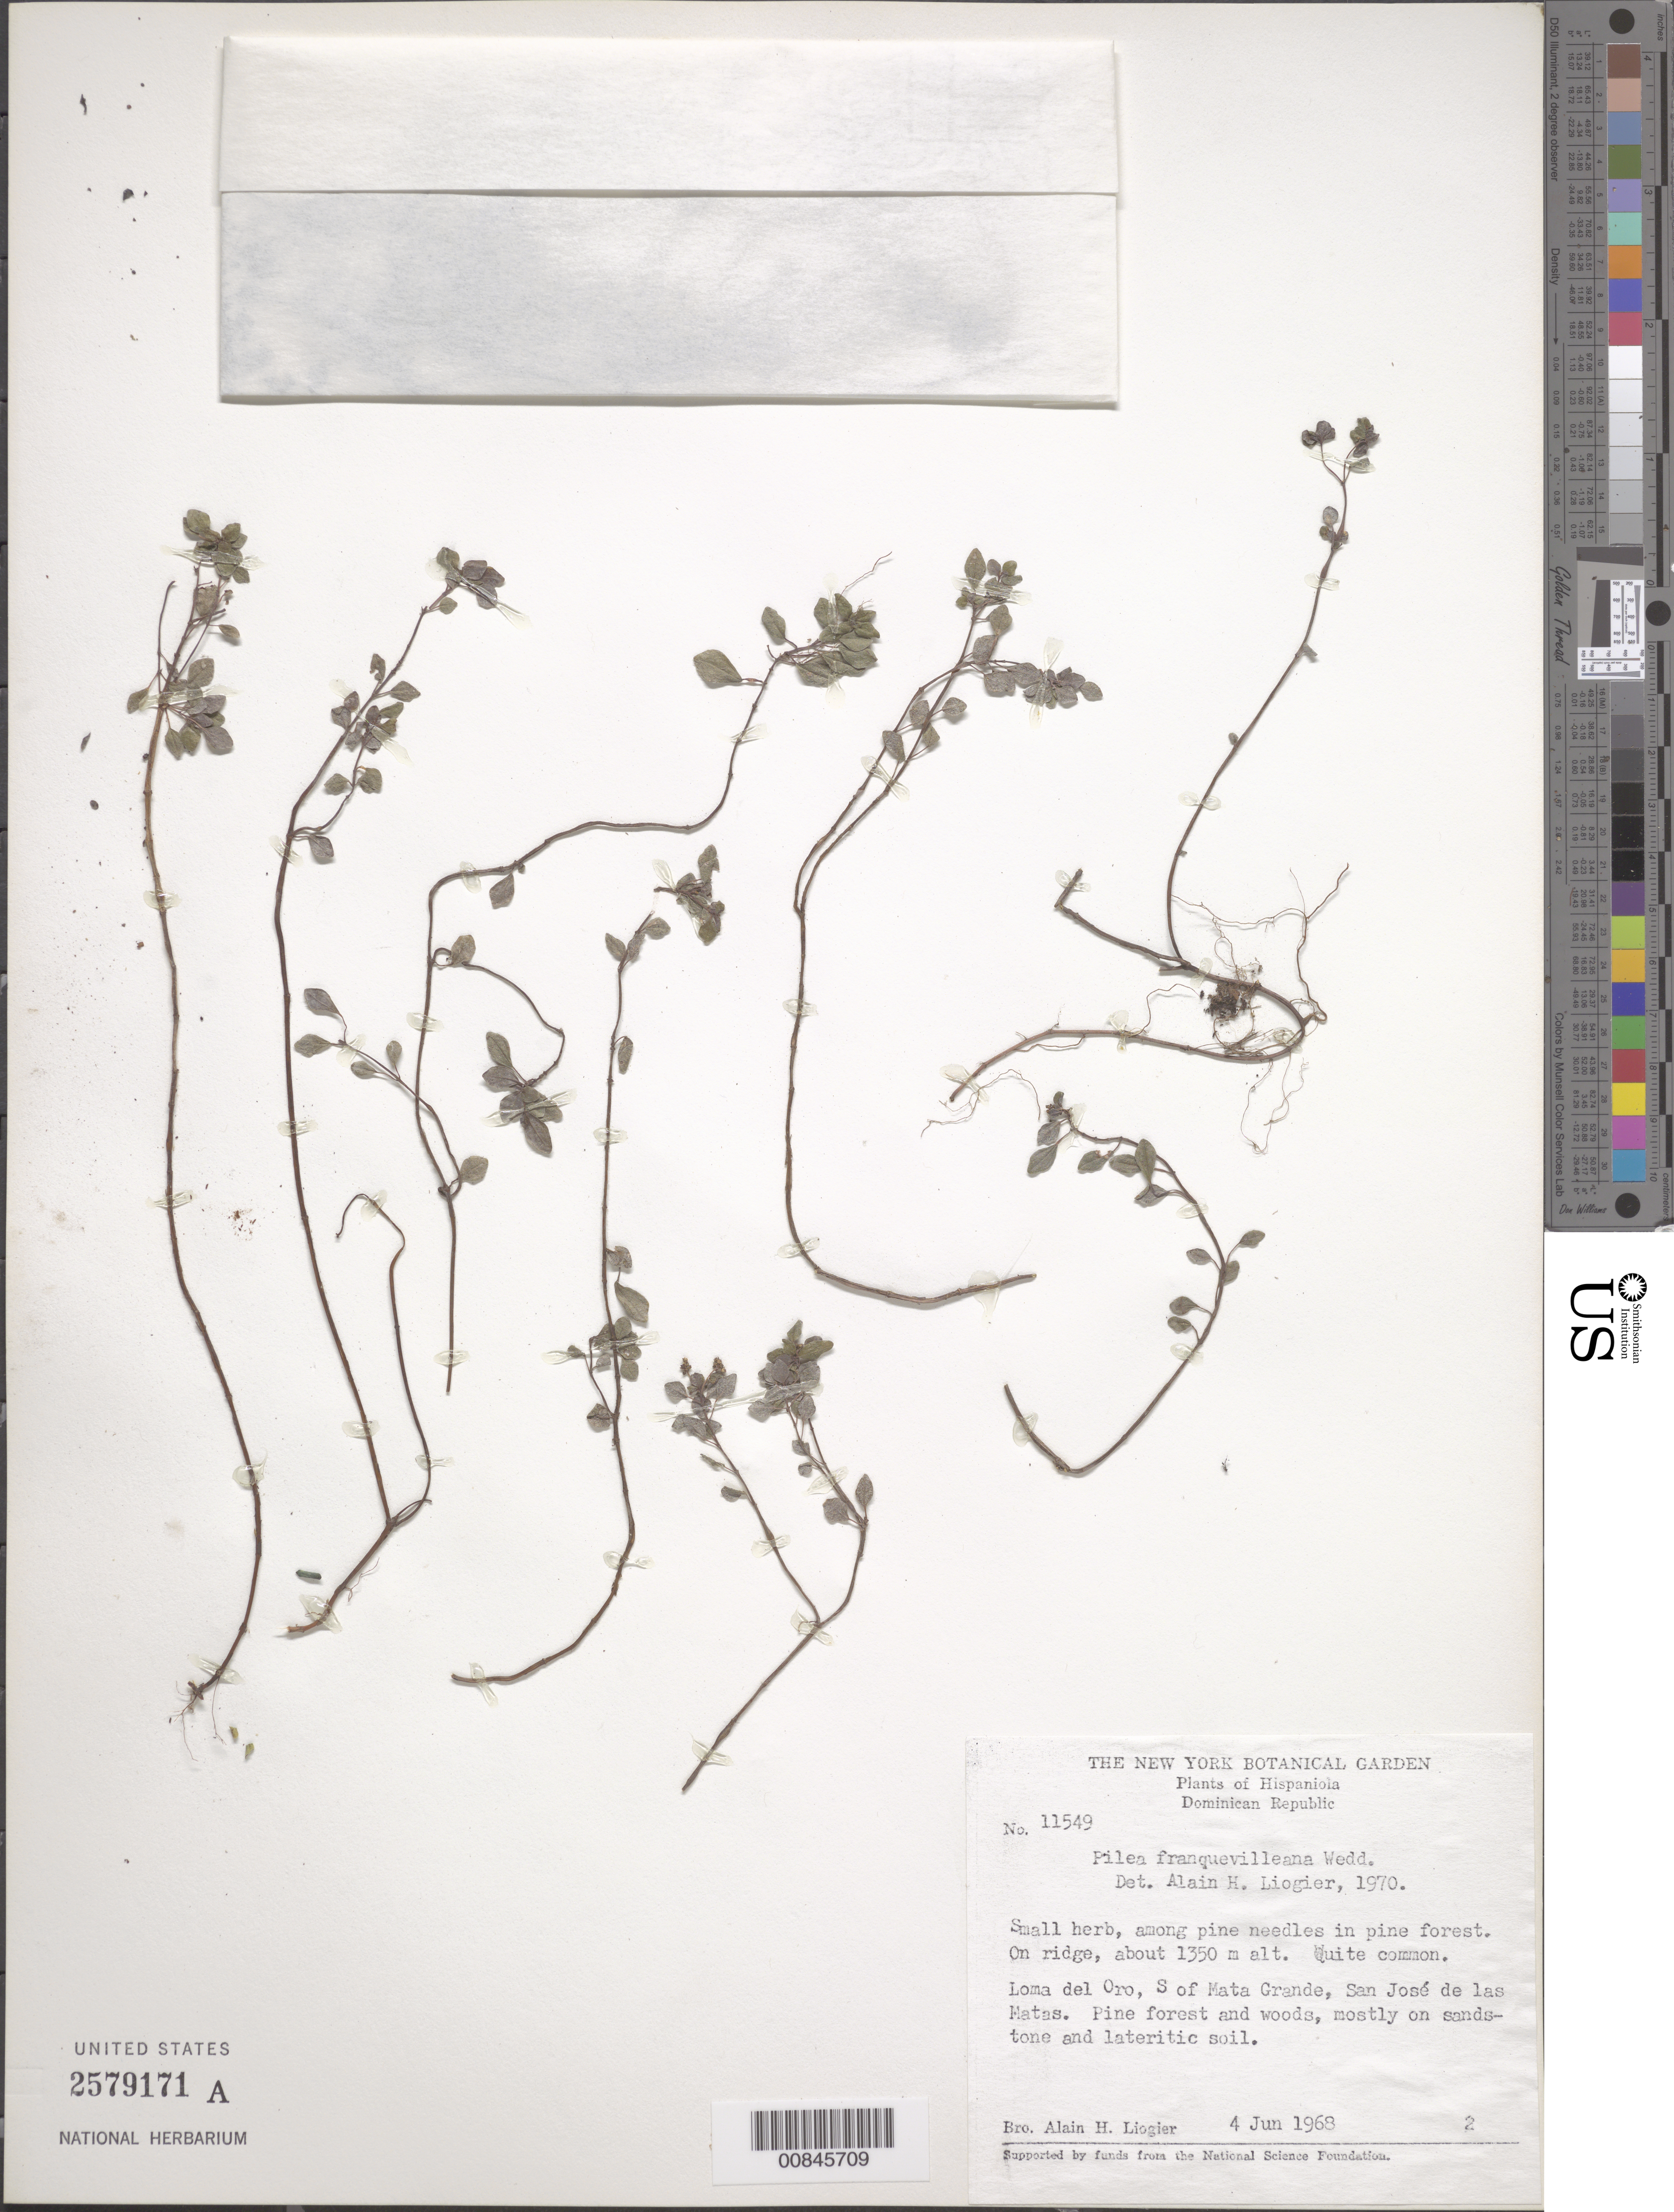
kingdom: Plantae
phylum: Tracheophyta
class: Magnoliopsida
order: Rosales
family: Urticaceae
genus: Pilea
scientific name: Pilea franquevilleana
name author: Wedd.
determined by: Liogier, Alain H.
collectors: A. H. Liogier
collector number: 11549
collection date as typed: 04 Jun 1968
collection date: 1968-06-04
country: Dominican Republic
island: Hispaniola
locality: Loma del Oro, S of Mata Grande, San José de las Matas.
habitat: Among pine needles in Pine forest and woods. On ridge. Mostly on sandstone and lateritic soil.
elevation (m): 1350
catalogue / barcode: US 2579171A